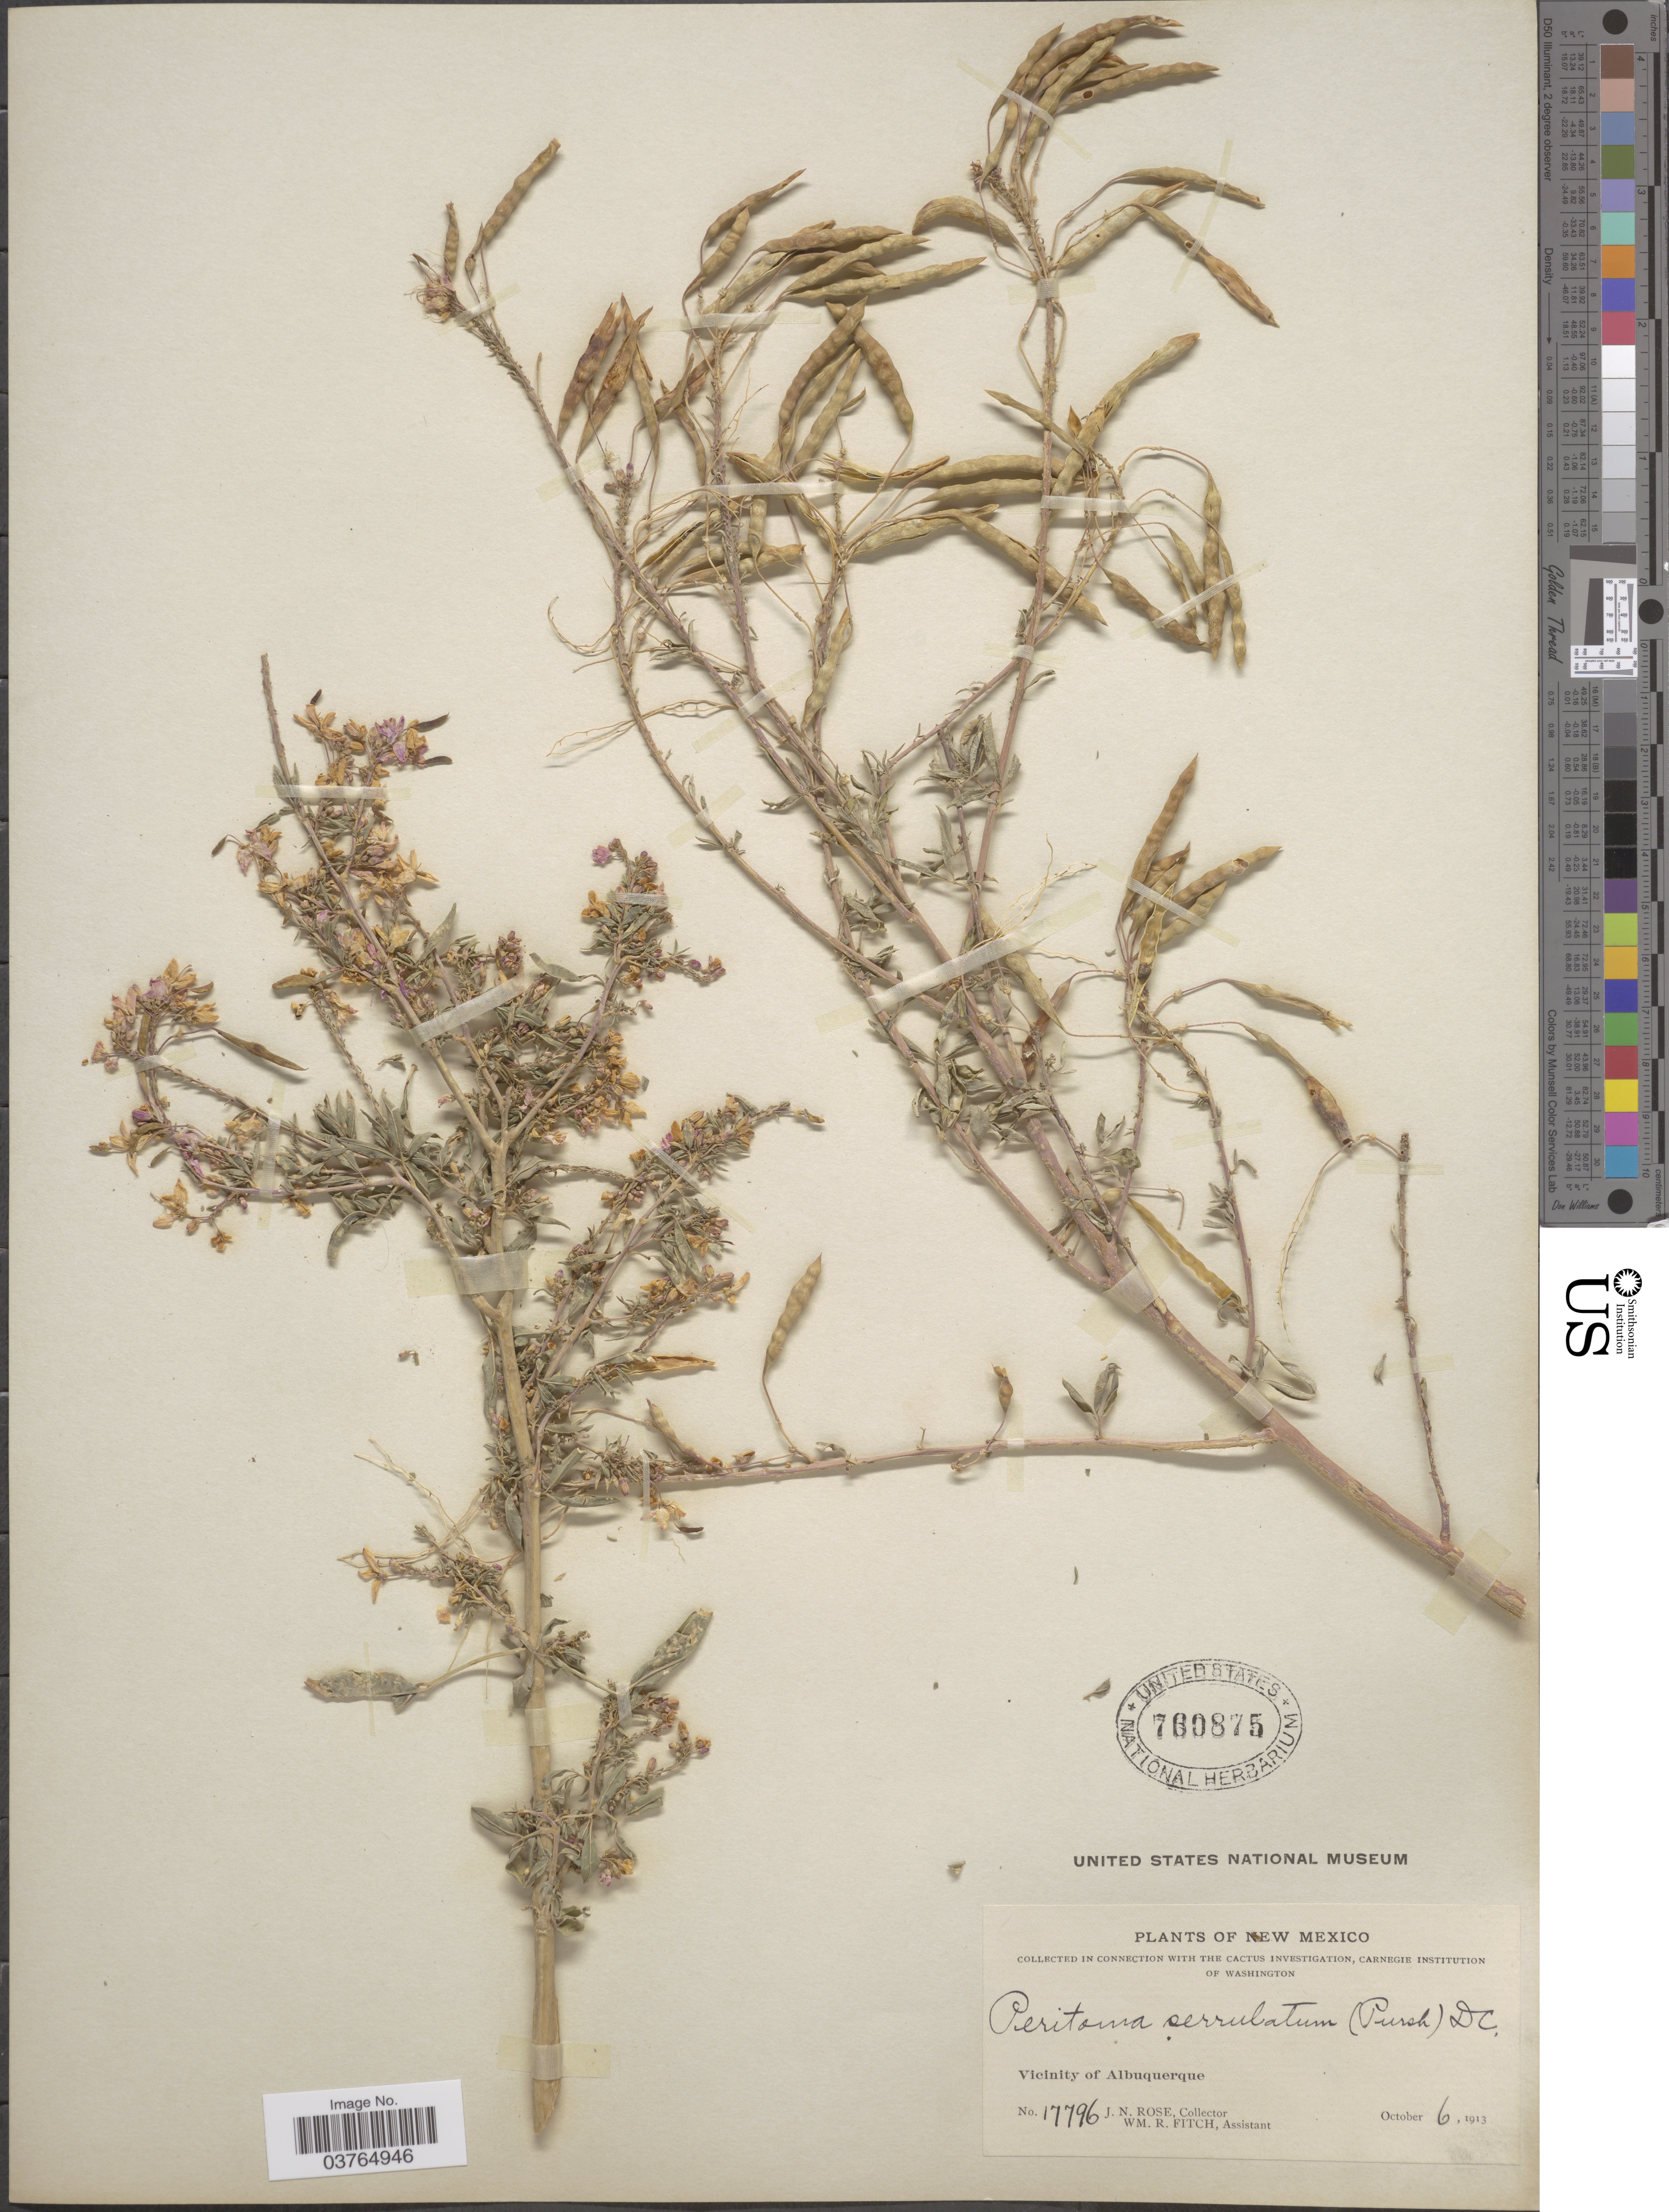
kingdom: Plantae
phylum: Tracheophyta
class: Magnoliopsida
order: Brassicales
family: Cleomaceae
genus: Cleomella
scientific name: Cleomella serrulata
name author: (Pursh) Roalson & J.C. Hall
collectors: J. N. Rose & W. R. Fitch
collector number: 17796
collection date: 1913-10-06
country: United States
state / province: New Mexico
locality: Vicinity of Albuquerque.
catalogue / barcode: US 760875